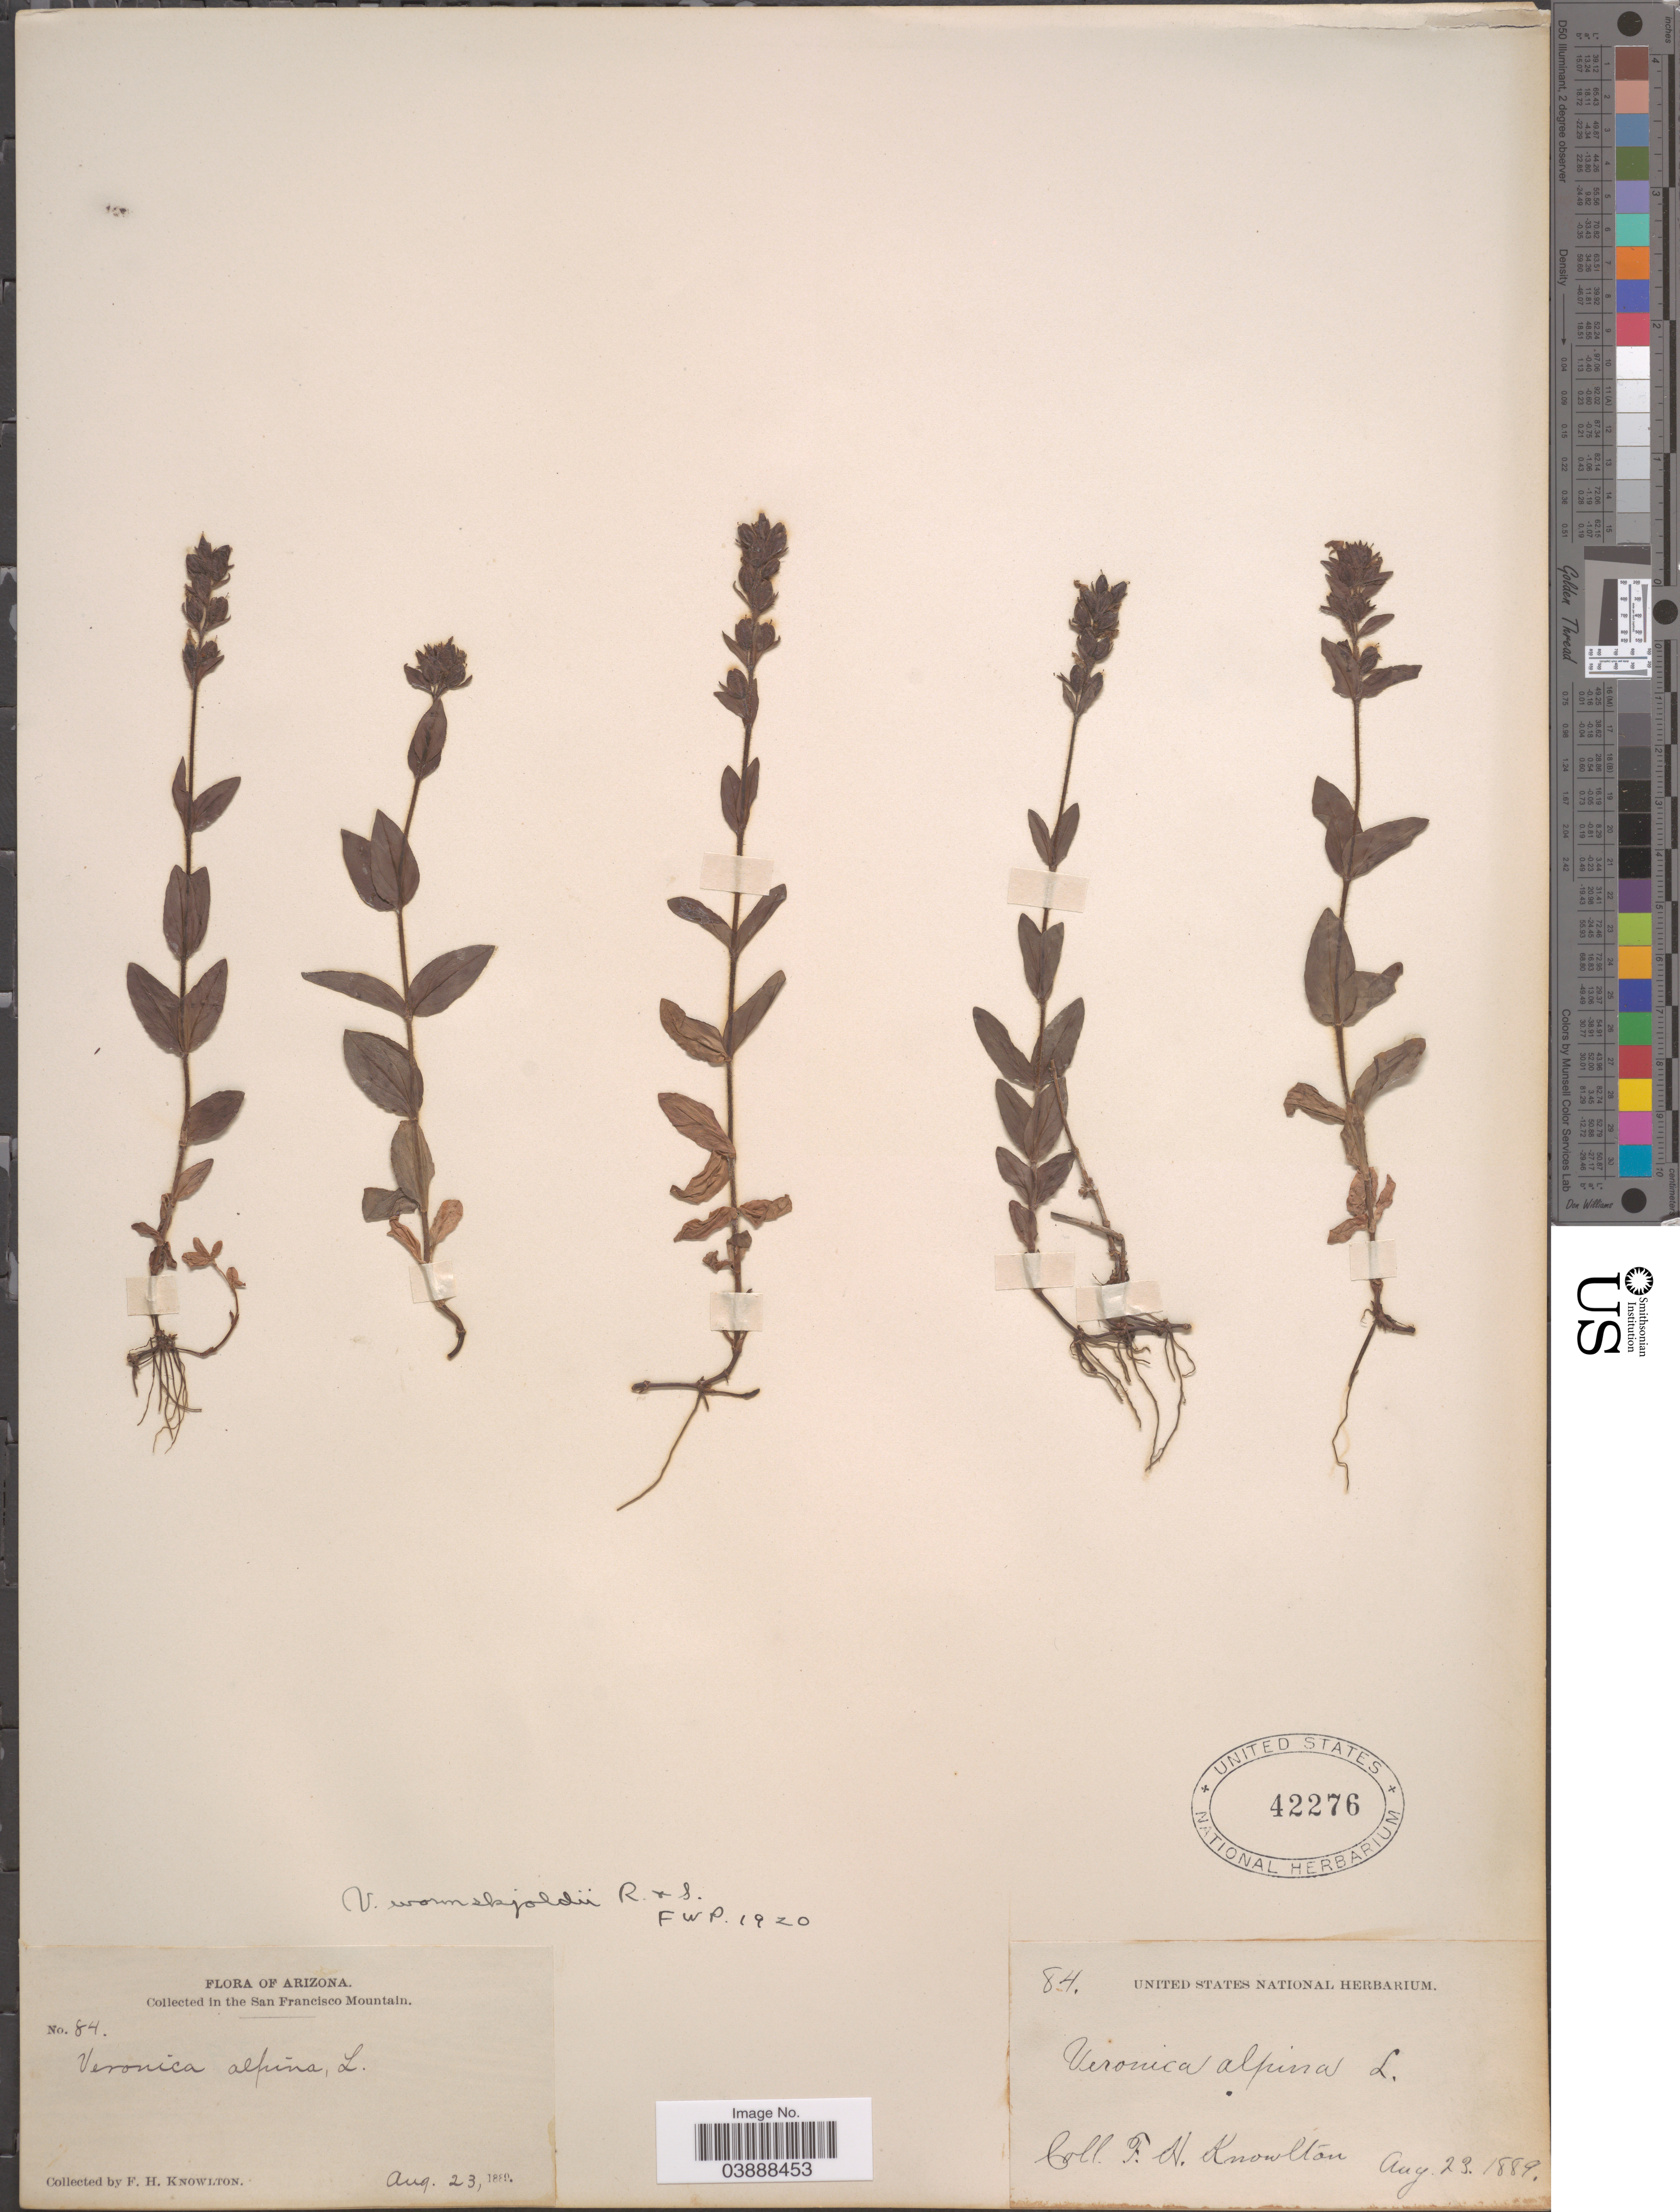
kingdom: Plantae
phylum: Tracheophyta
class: Magnoliopsida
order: Lamiales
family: Plantaginaceae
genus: Veronica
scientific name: Veronica wormskjoldii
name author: Roem. & Schult.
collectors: F. H. Knowlton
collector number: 84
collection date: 1889-08-23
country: United States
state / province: Arizona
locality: In the San Francisco Mountain.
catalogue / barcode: US 42276